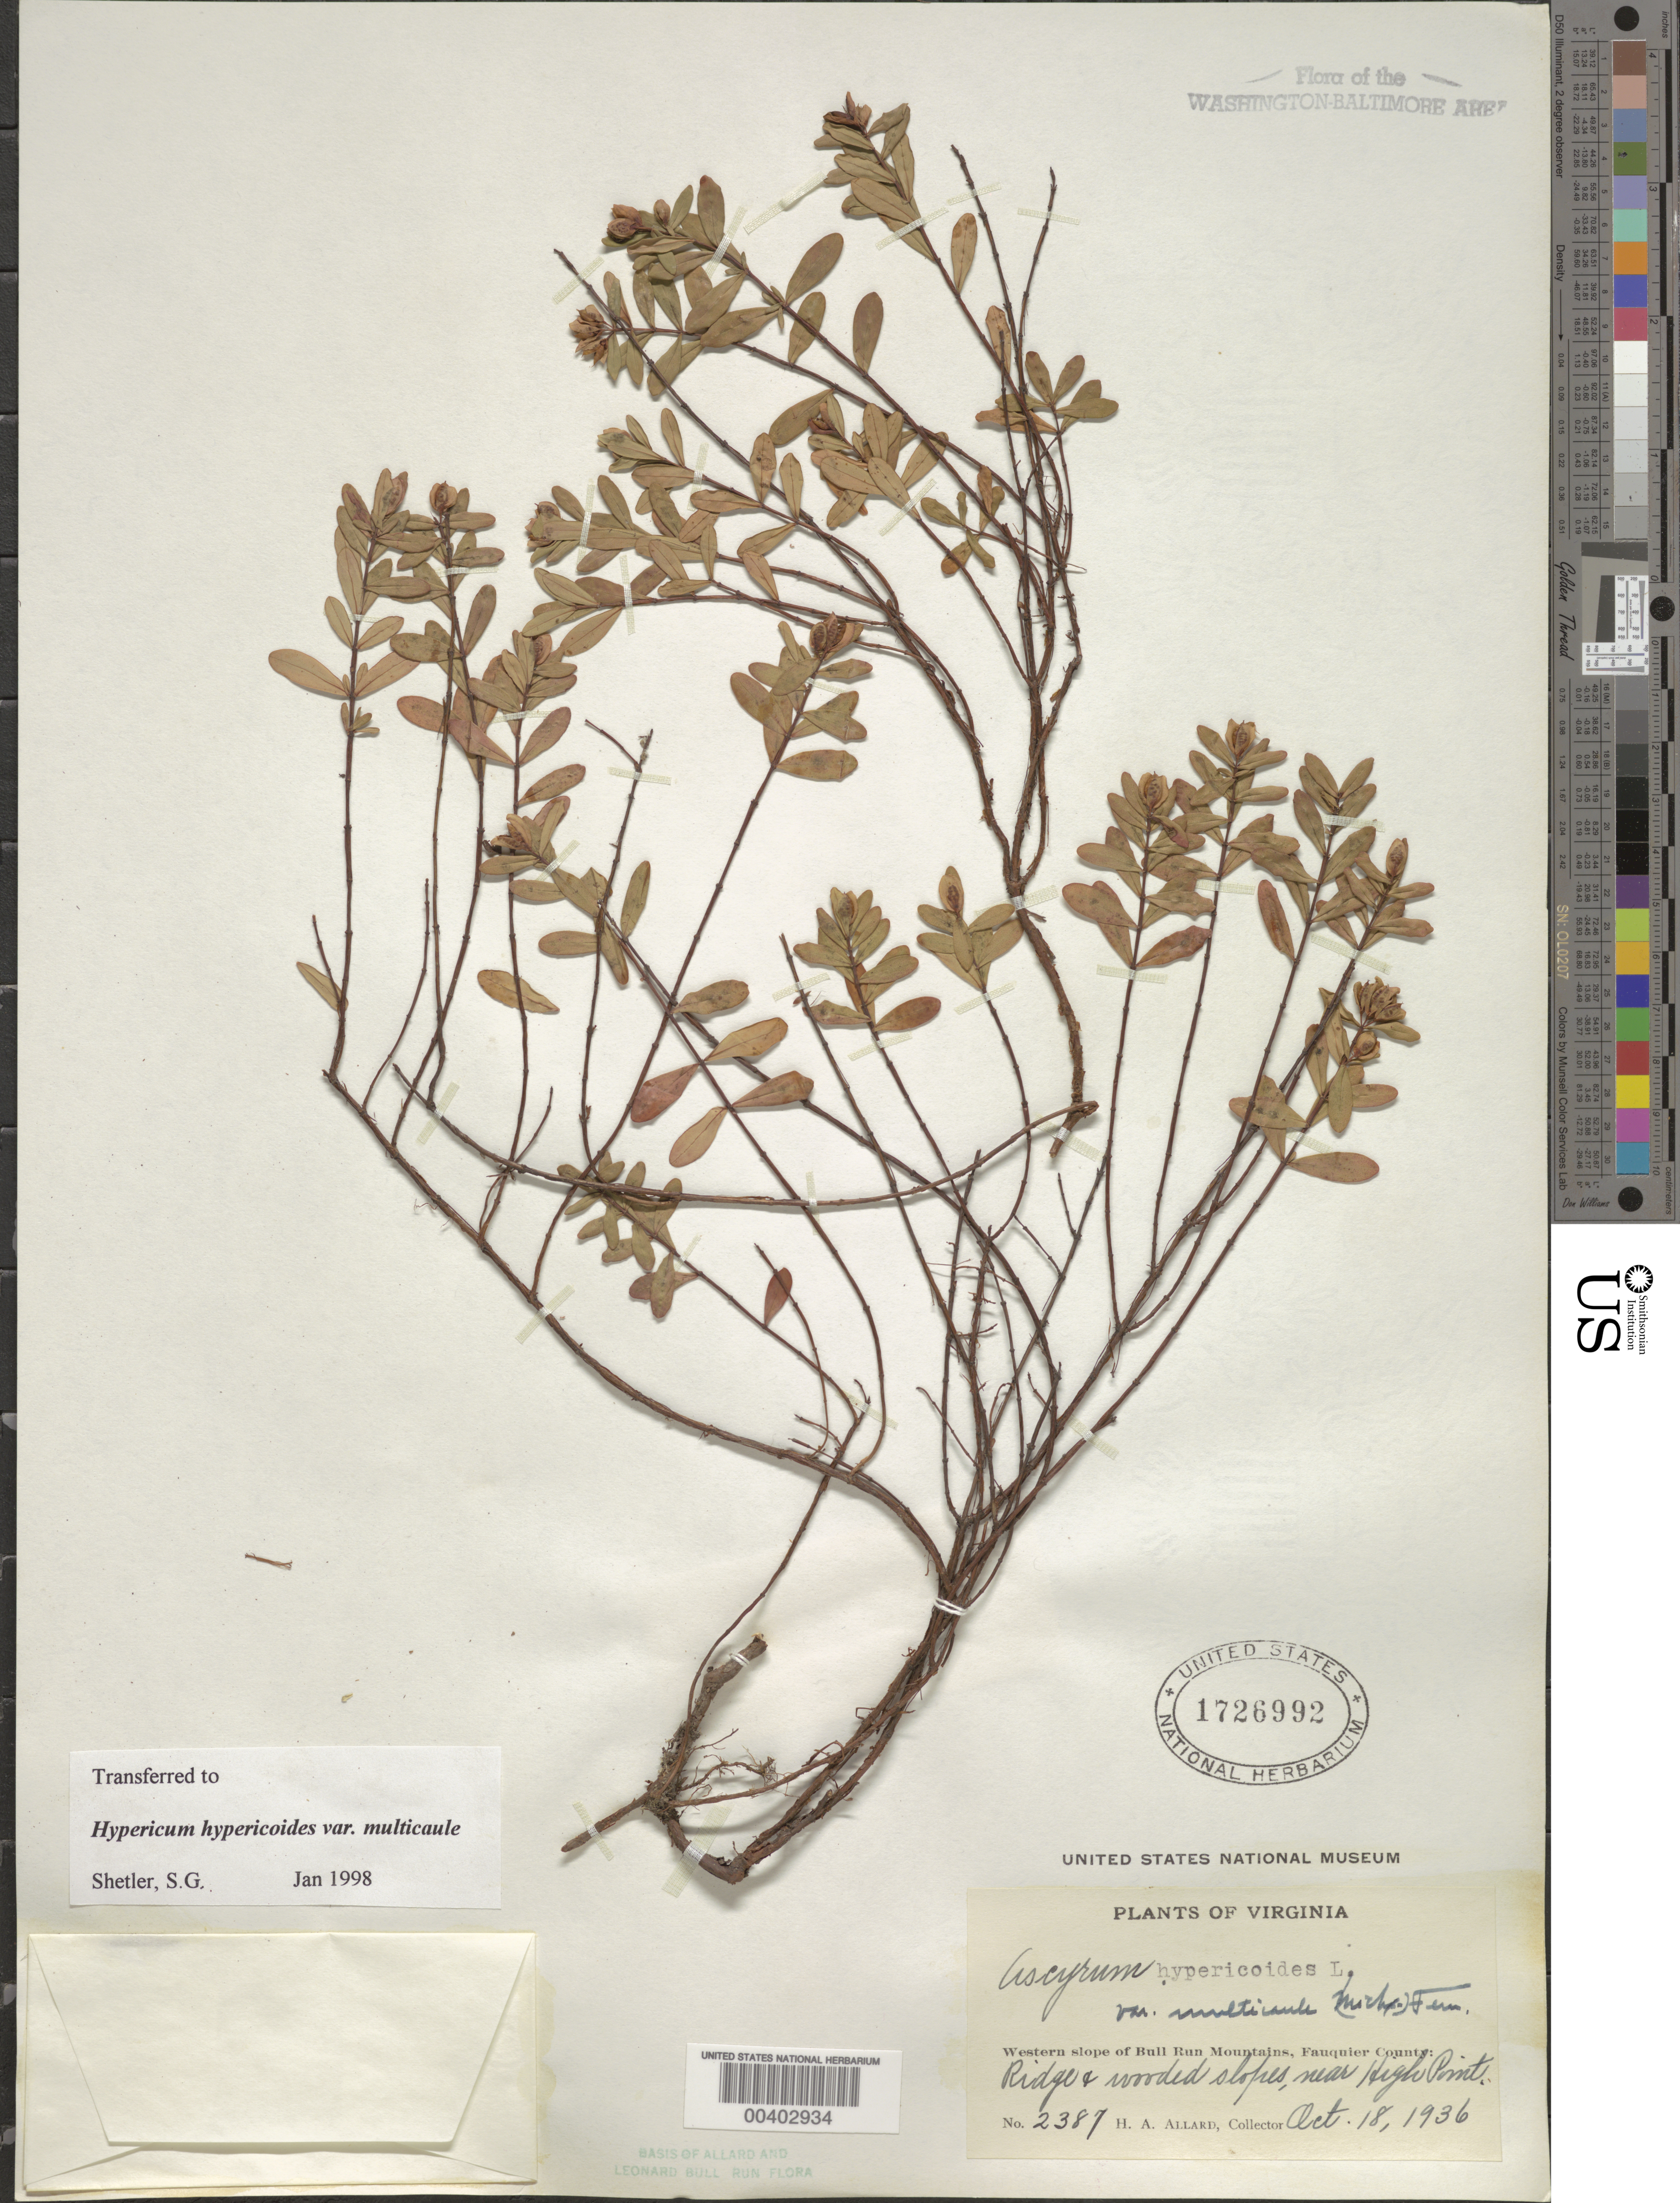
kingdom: Plantae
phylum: Tracheophyta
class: Magnoliopsida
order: Malpighiales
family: Hypericaceae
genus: Hypericum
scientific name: Hypericum stragulum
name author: W.P. Adams & N. Robson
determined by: Strong, Mark T., (BOT), Smithsonian Institution - National Museum of Natural History (UNITED STATES)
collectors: H. A. Allard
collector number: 2387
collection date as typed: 18 Oct 1936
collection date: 1936-10-18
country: United States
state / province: Virginia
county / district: Fauquier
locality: High Point Area Bull Run Mts.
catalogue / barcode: US 1726992